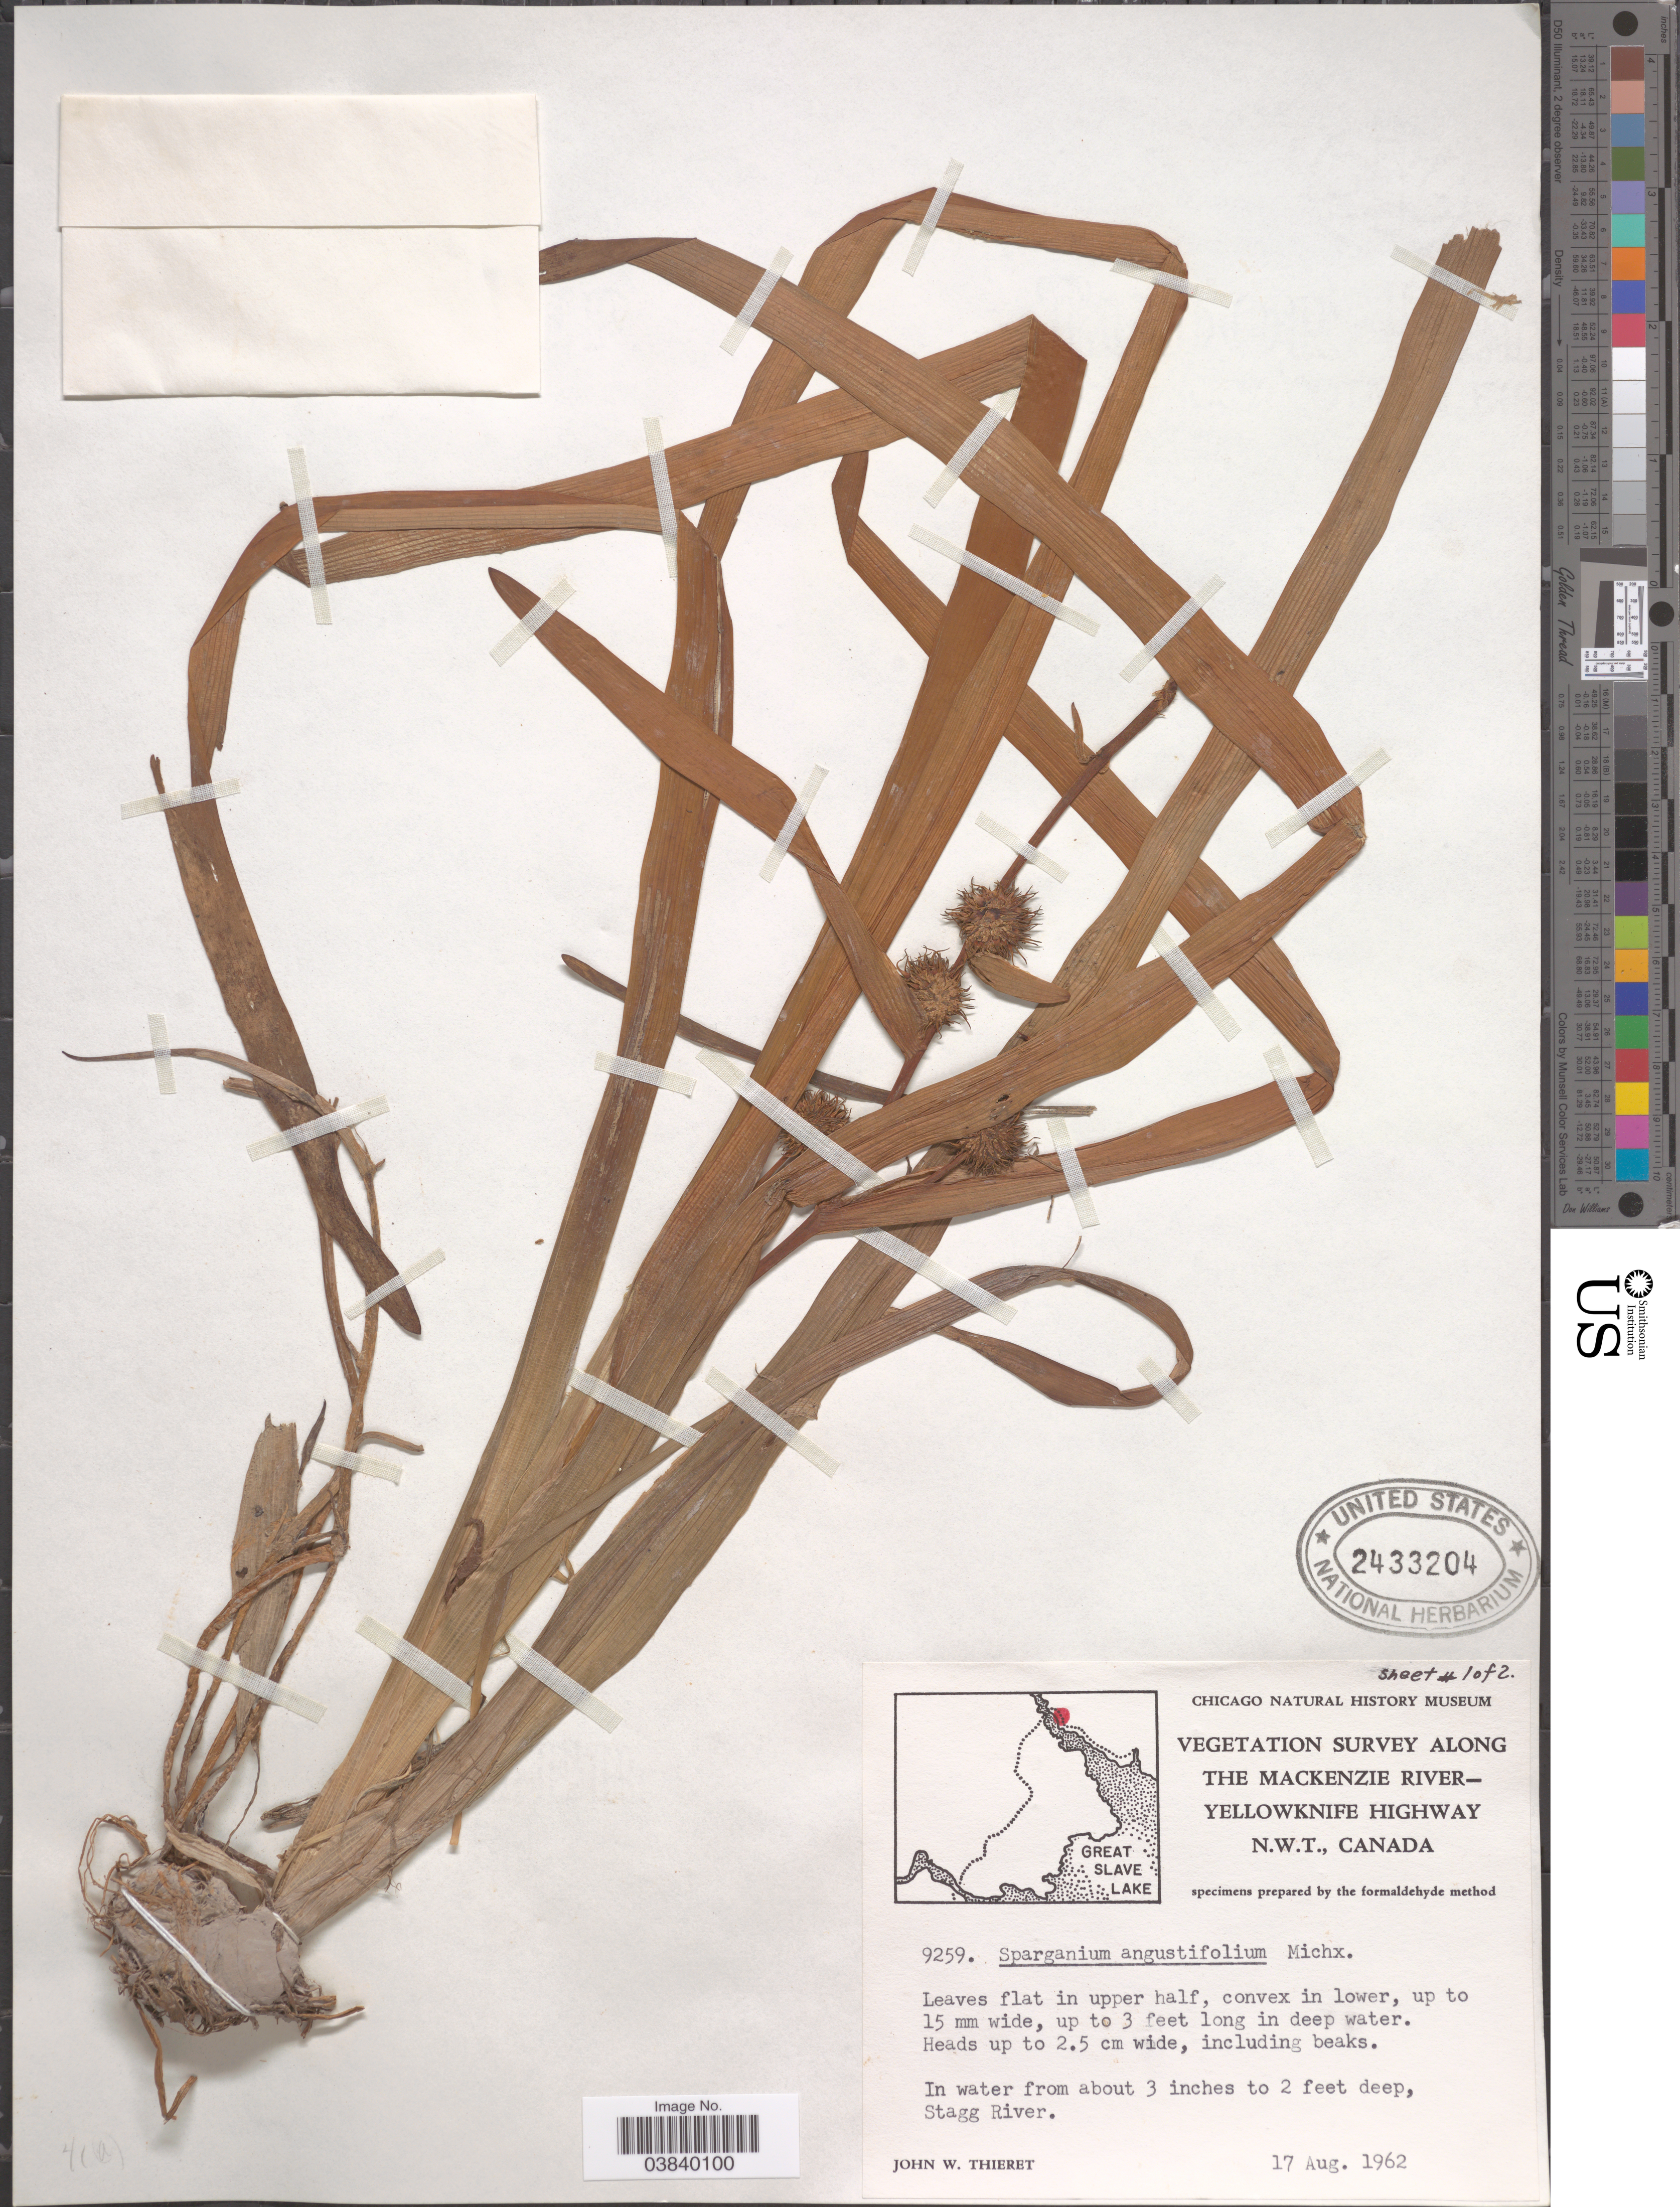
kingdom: Plantae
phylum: Tracheophyta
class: Liliopsida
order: Poales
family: Typhaceae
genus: Sparganium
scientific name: Sparganium angustifolium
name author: Michx.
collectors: J. W. Thieret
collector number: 9259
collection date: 1962-08-17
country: Canada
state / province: Northwest Territories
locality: Mackenzie River-Yellowknife Highway. Stagg River.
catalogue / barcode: US 2433204